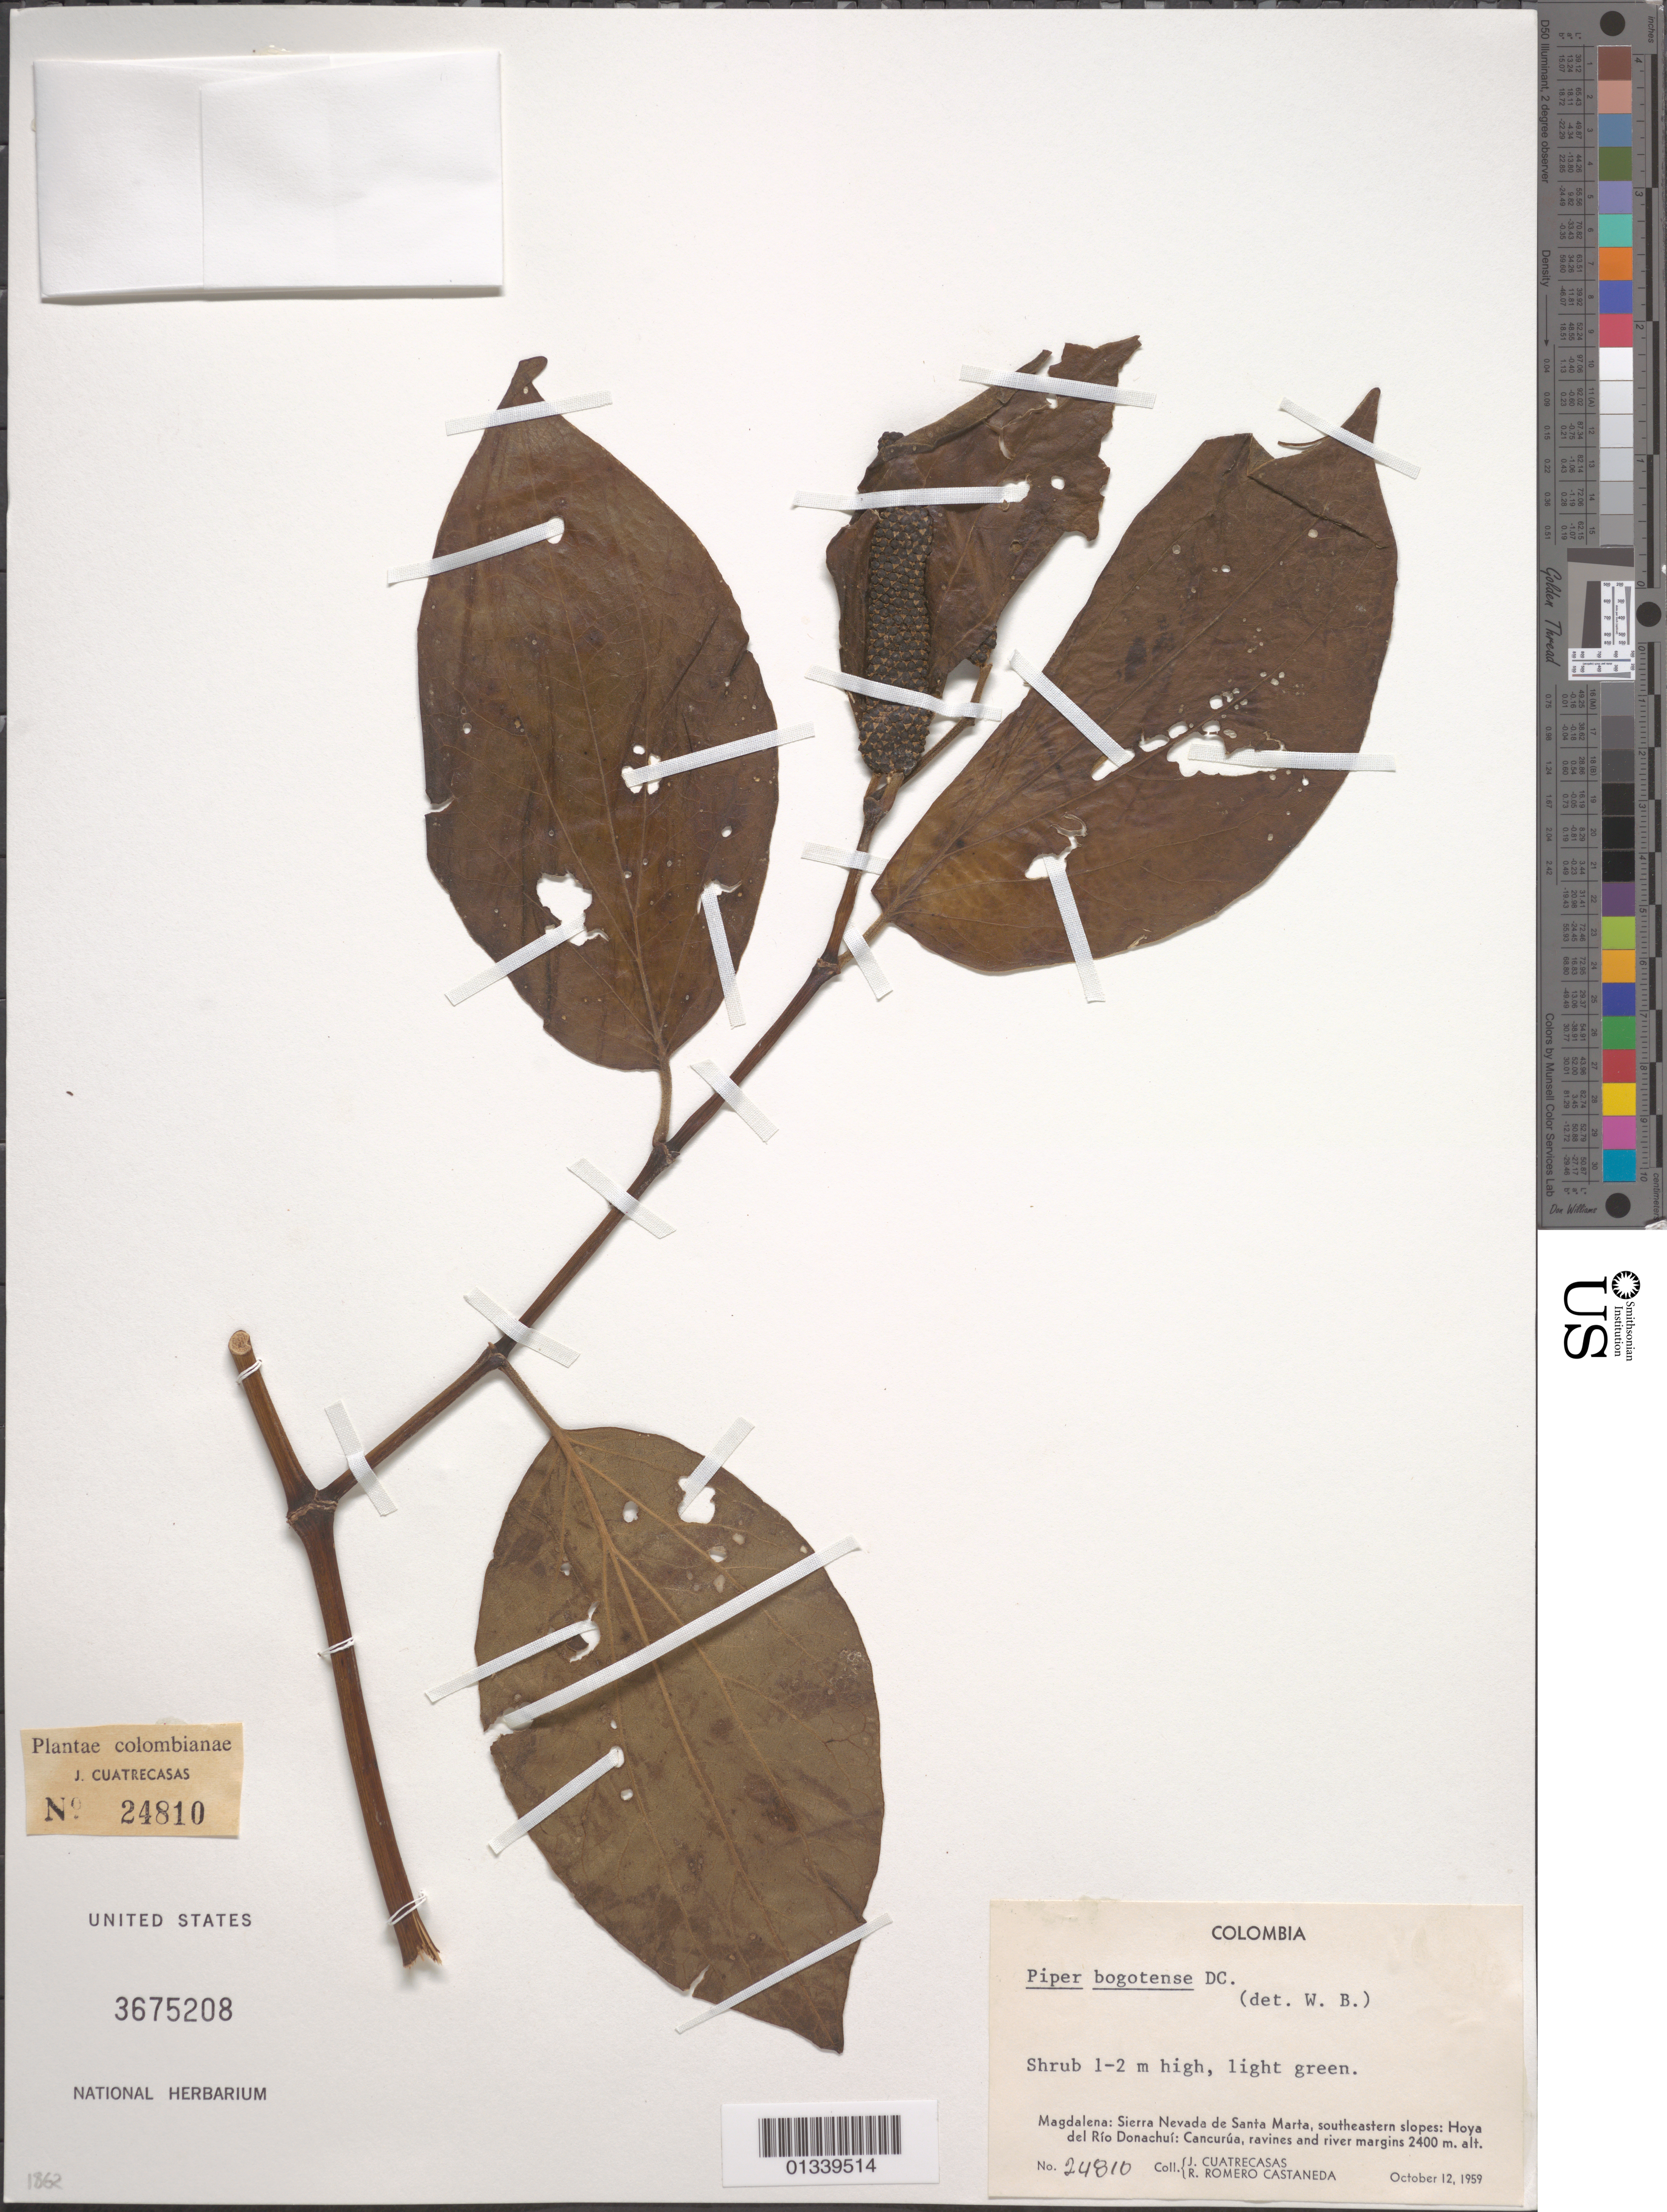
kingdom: Plantae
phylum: Tracheophyta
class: Magnoliopsida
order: Piperales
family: Piperaceae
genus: Piper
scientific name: Piper bogotense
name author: C. DC.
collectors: J. Cuatrecasas & R. Romero Castañeda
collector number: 24810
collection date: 1959-10-12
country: Colombia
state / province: Magdalena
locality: Sierra Nevada de Santa Marta, southeastern slopes. Hoya del Rio Donachui.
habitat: Ravines and river margins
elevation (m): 2400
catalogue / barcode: US 3675208